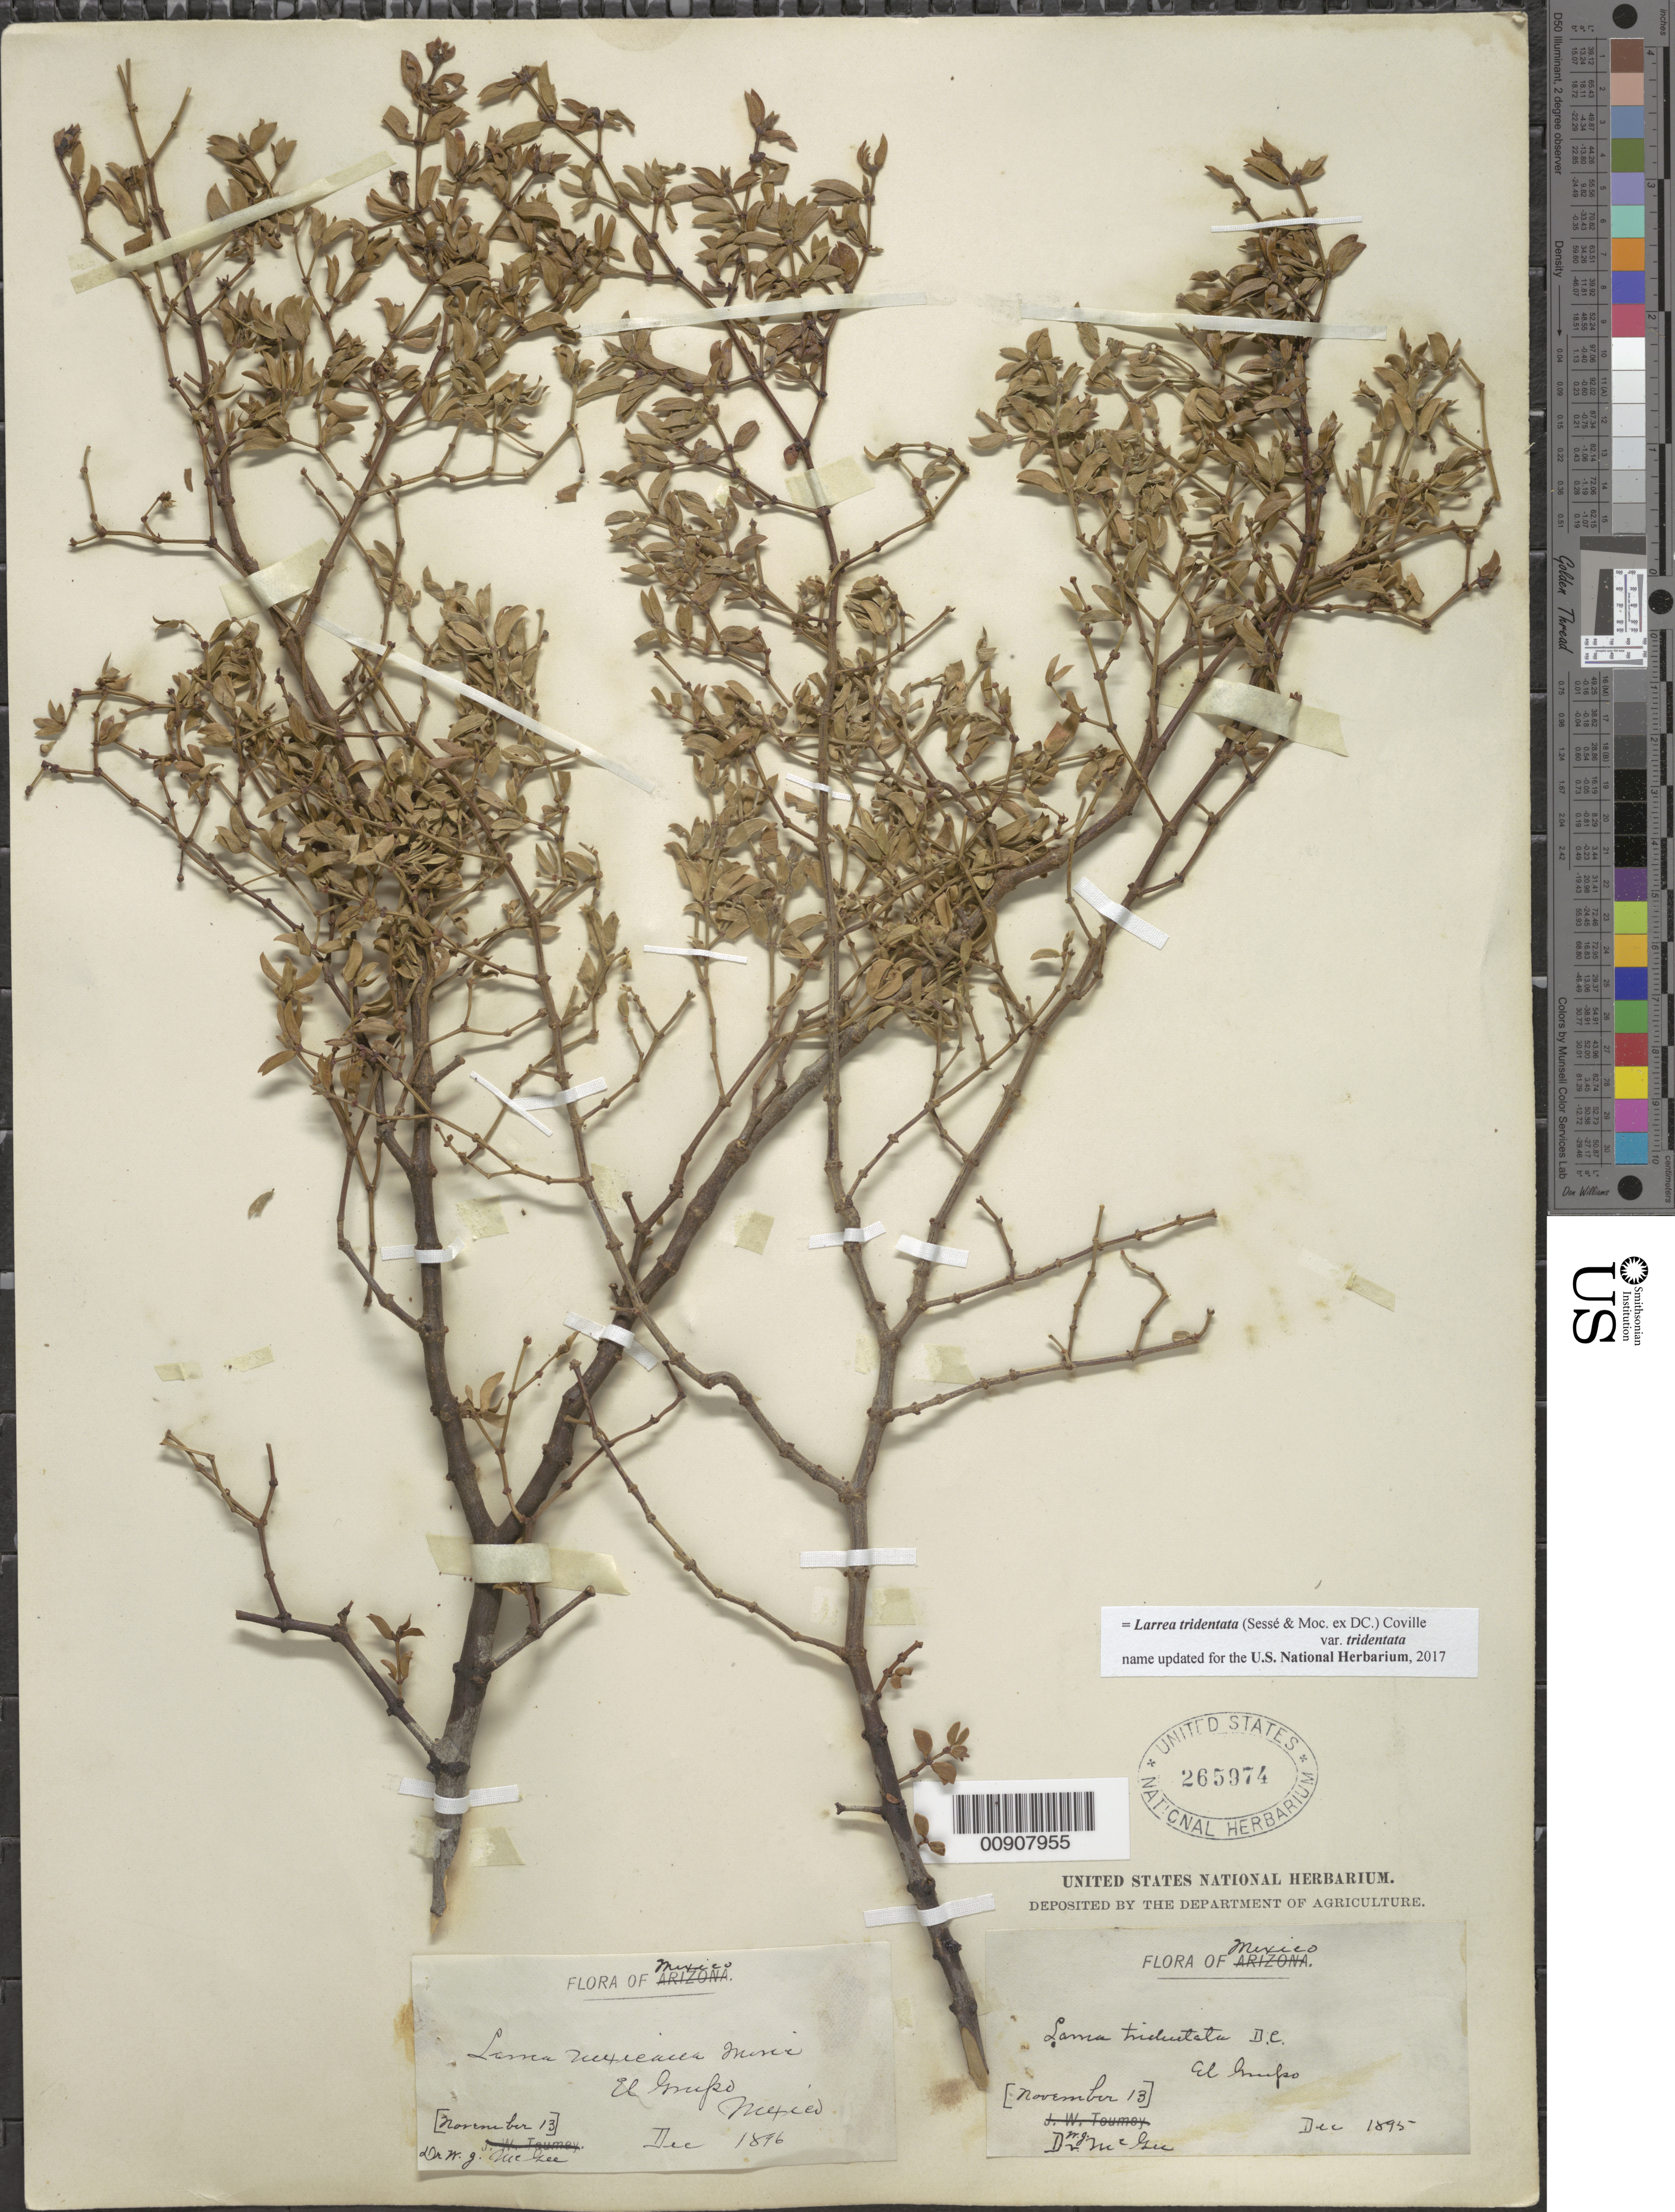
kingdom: Plantae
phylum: Tracheophyta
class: Magnoliopsida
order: Zygophyllales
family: Zygophyllaceae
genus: Larrea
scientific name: Larrea tridentata var. tridentata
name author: (Sessé & Moc. ex DC.) Coville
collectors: W. Mcgee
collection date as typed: Dec 1895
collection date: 1895-12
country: Mexico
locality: El Grupo.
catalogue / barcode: US 265974